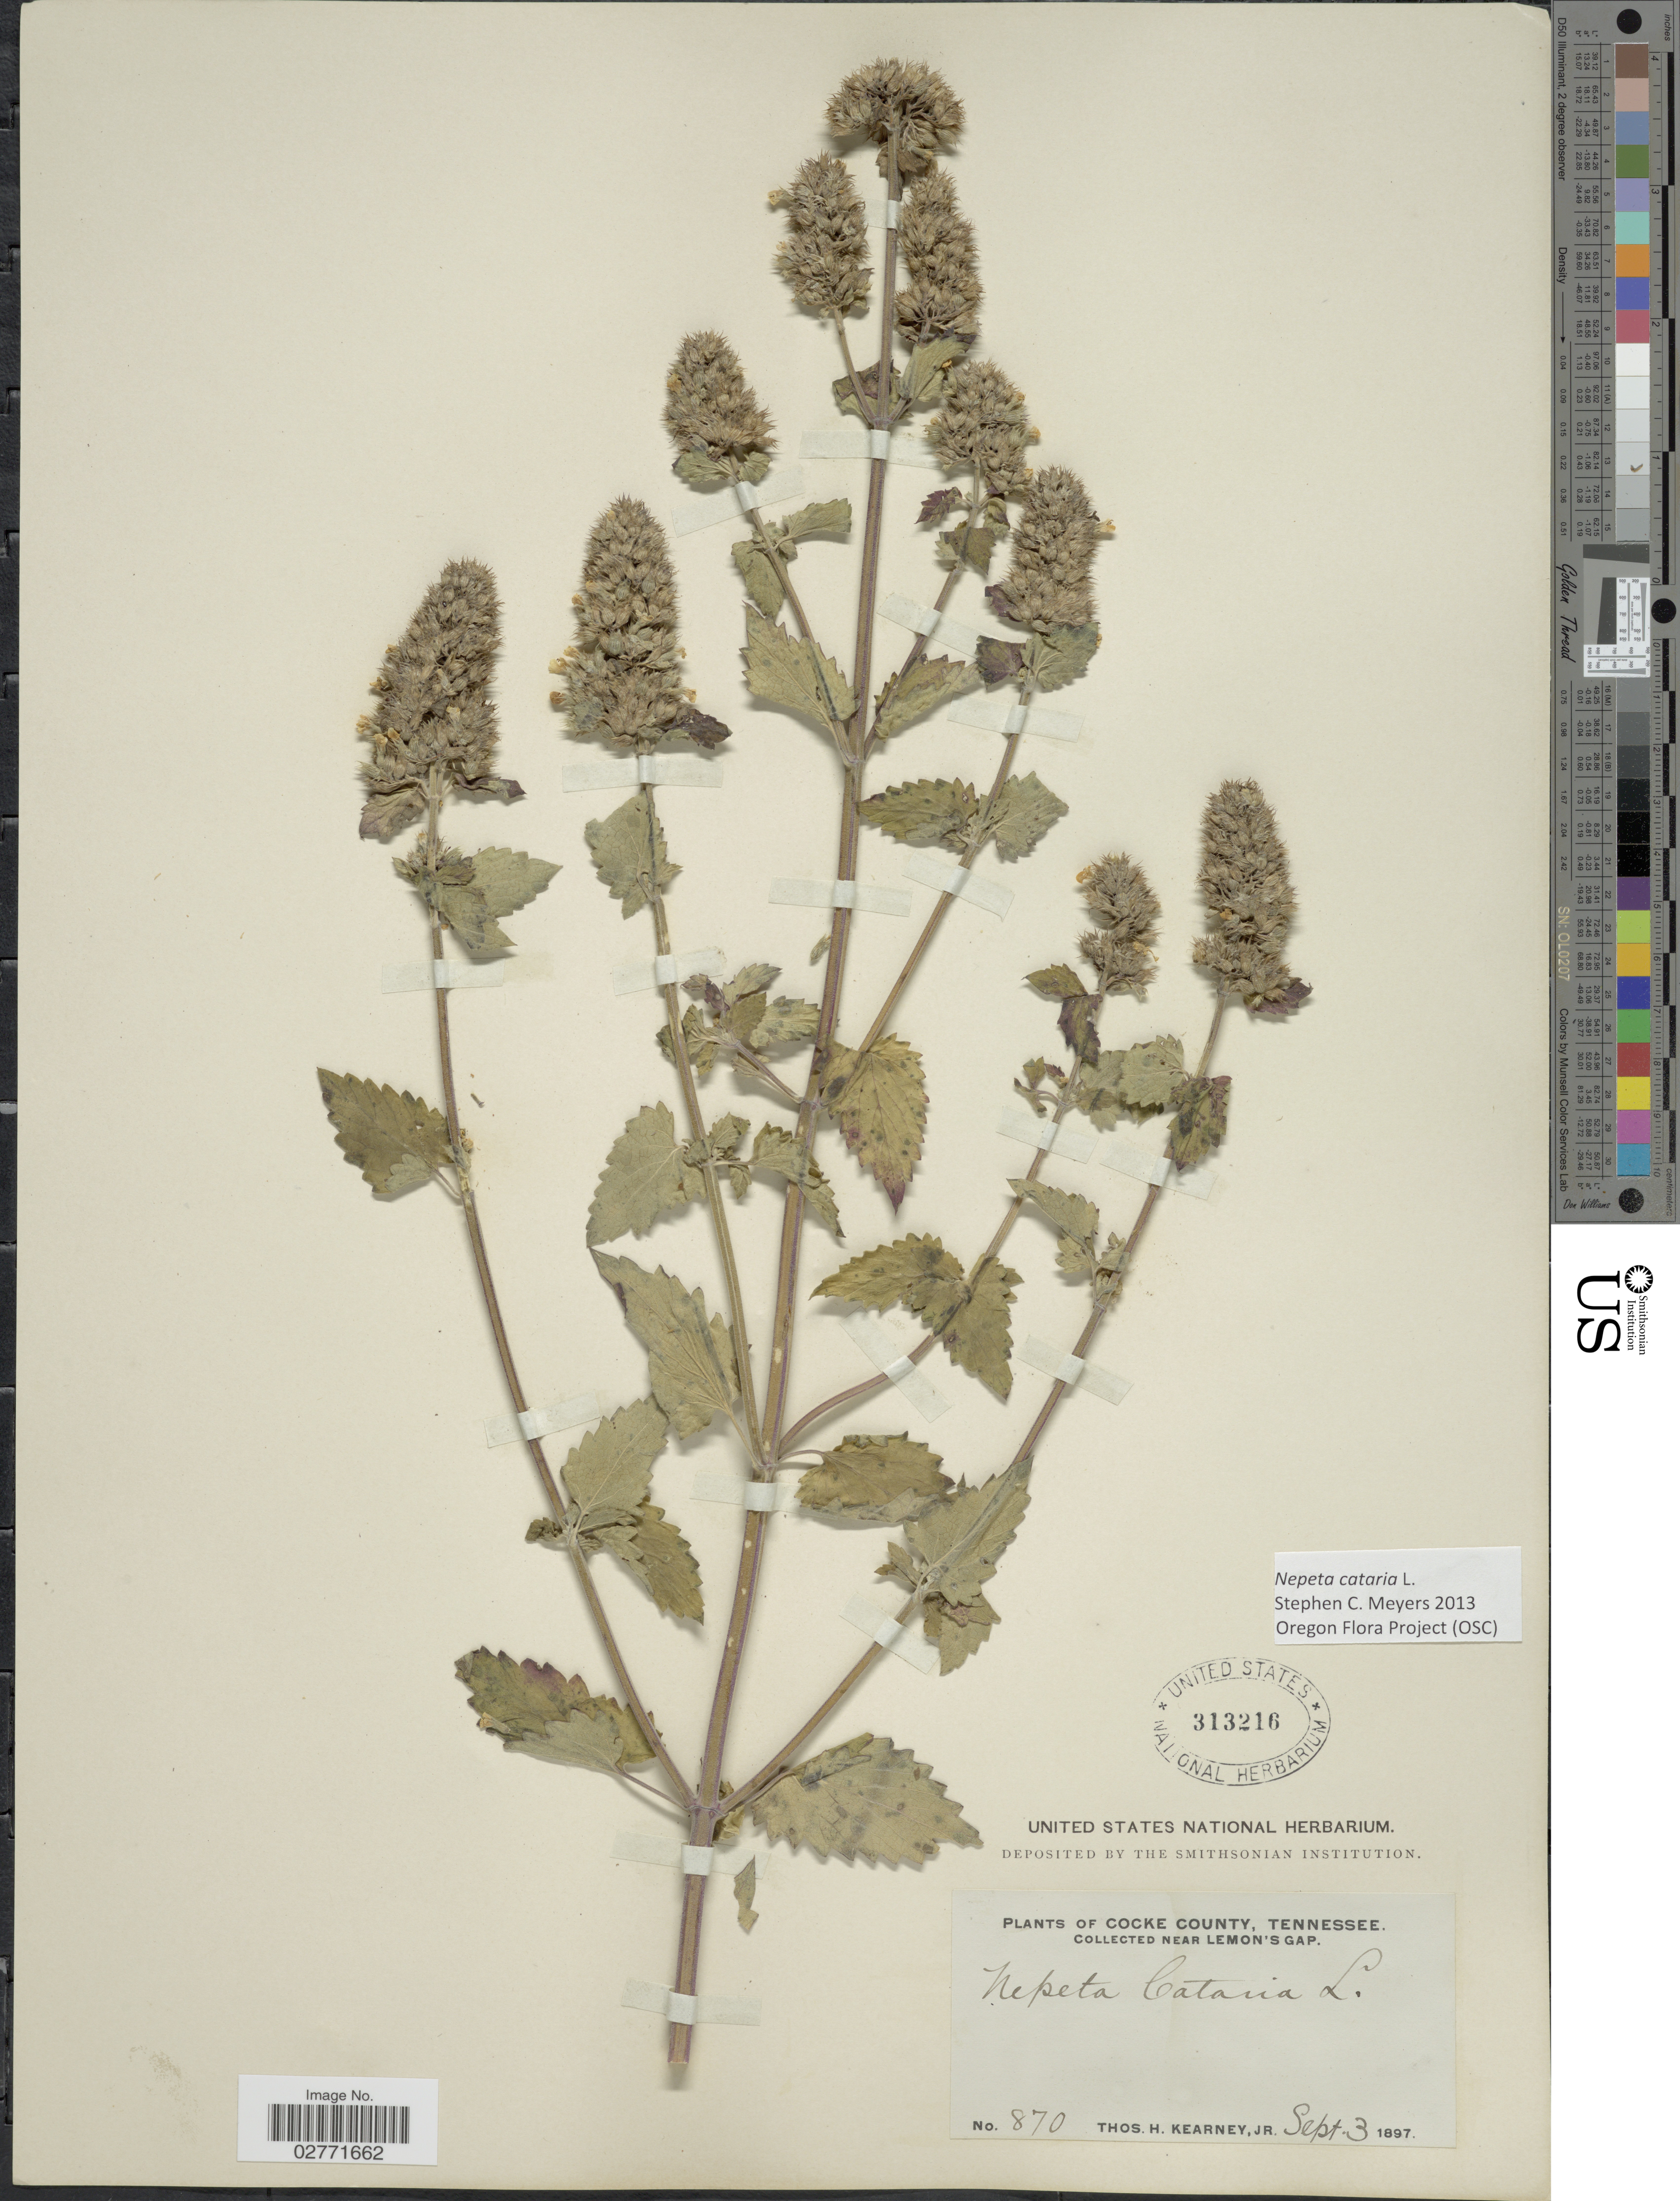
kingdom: Plantae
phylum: Tracheophyta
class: Magnoliopsida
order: Lamiales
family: Lamiaceae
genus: Nepeta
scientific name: Nepeta cataria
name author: L.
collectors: T. H. Kearney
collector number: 870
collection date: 1897-09-03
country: United States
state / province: Tennessee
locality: Cocke County, collected near Lemon's Gap.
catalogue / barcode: US 313216